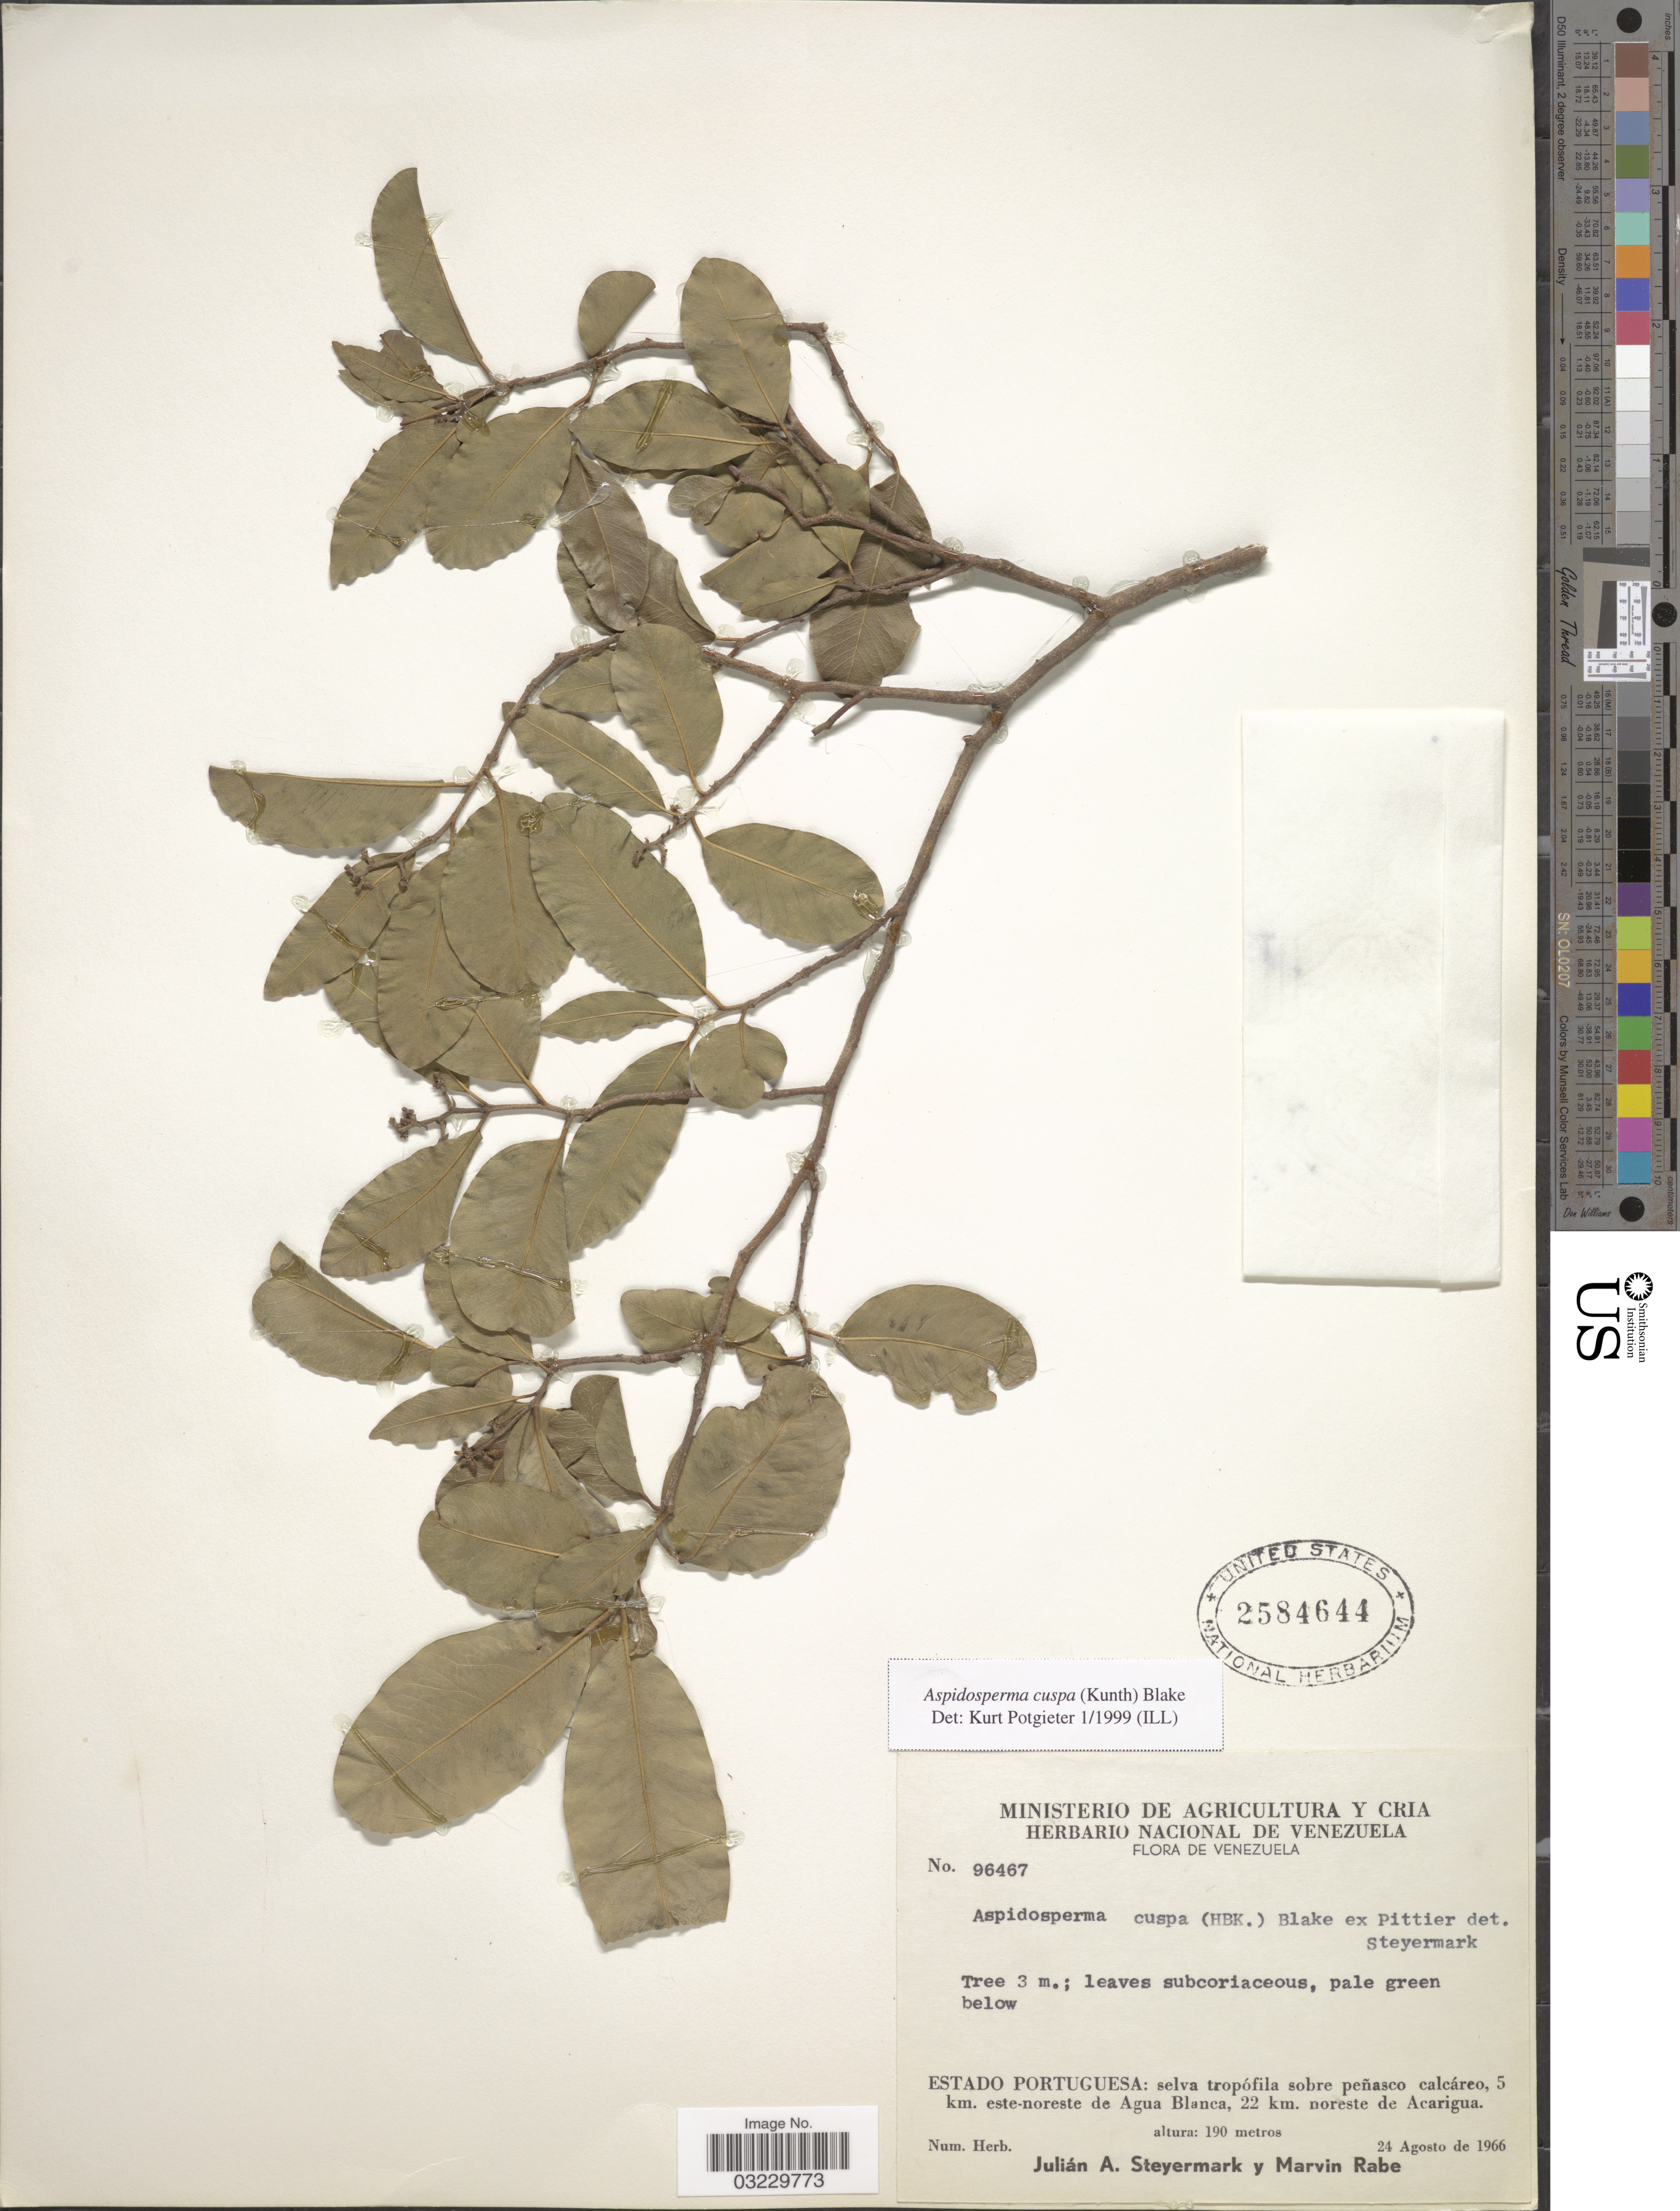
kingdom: Plantae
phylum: Tracheophyta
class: Magnoliopsida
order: Gentianales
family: Apocynaceae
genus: Aspidosperma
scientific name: Aspidosperma cuspa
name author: (Kunth) S.F. Blake ex Pittier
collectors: J. Steyermark & M. Rabe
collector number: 96467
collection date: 1966-08-24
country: Venezuela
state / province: Portuguesa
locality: Selva tropófila sobre peñasco calcáreo, 5 km. este-noreste de Agua Blanca, 22 km. noreste de Acarigua.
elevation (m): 190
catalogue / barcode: US 2584644